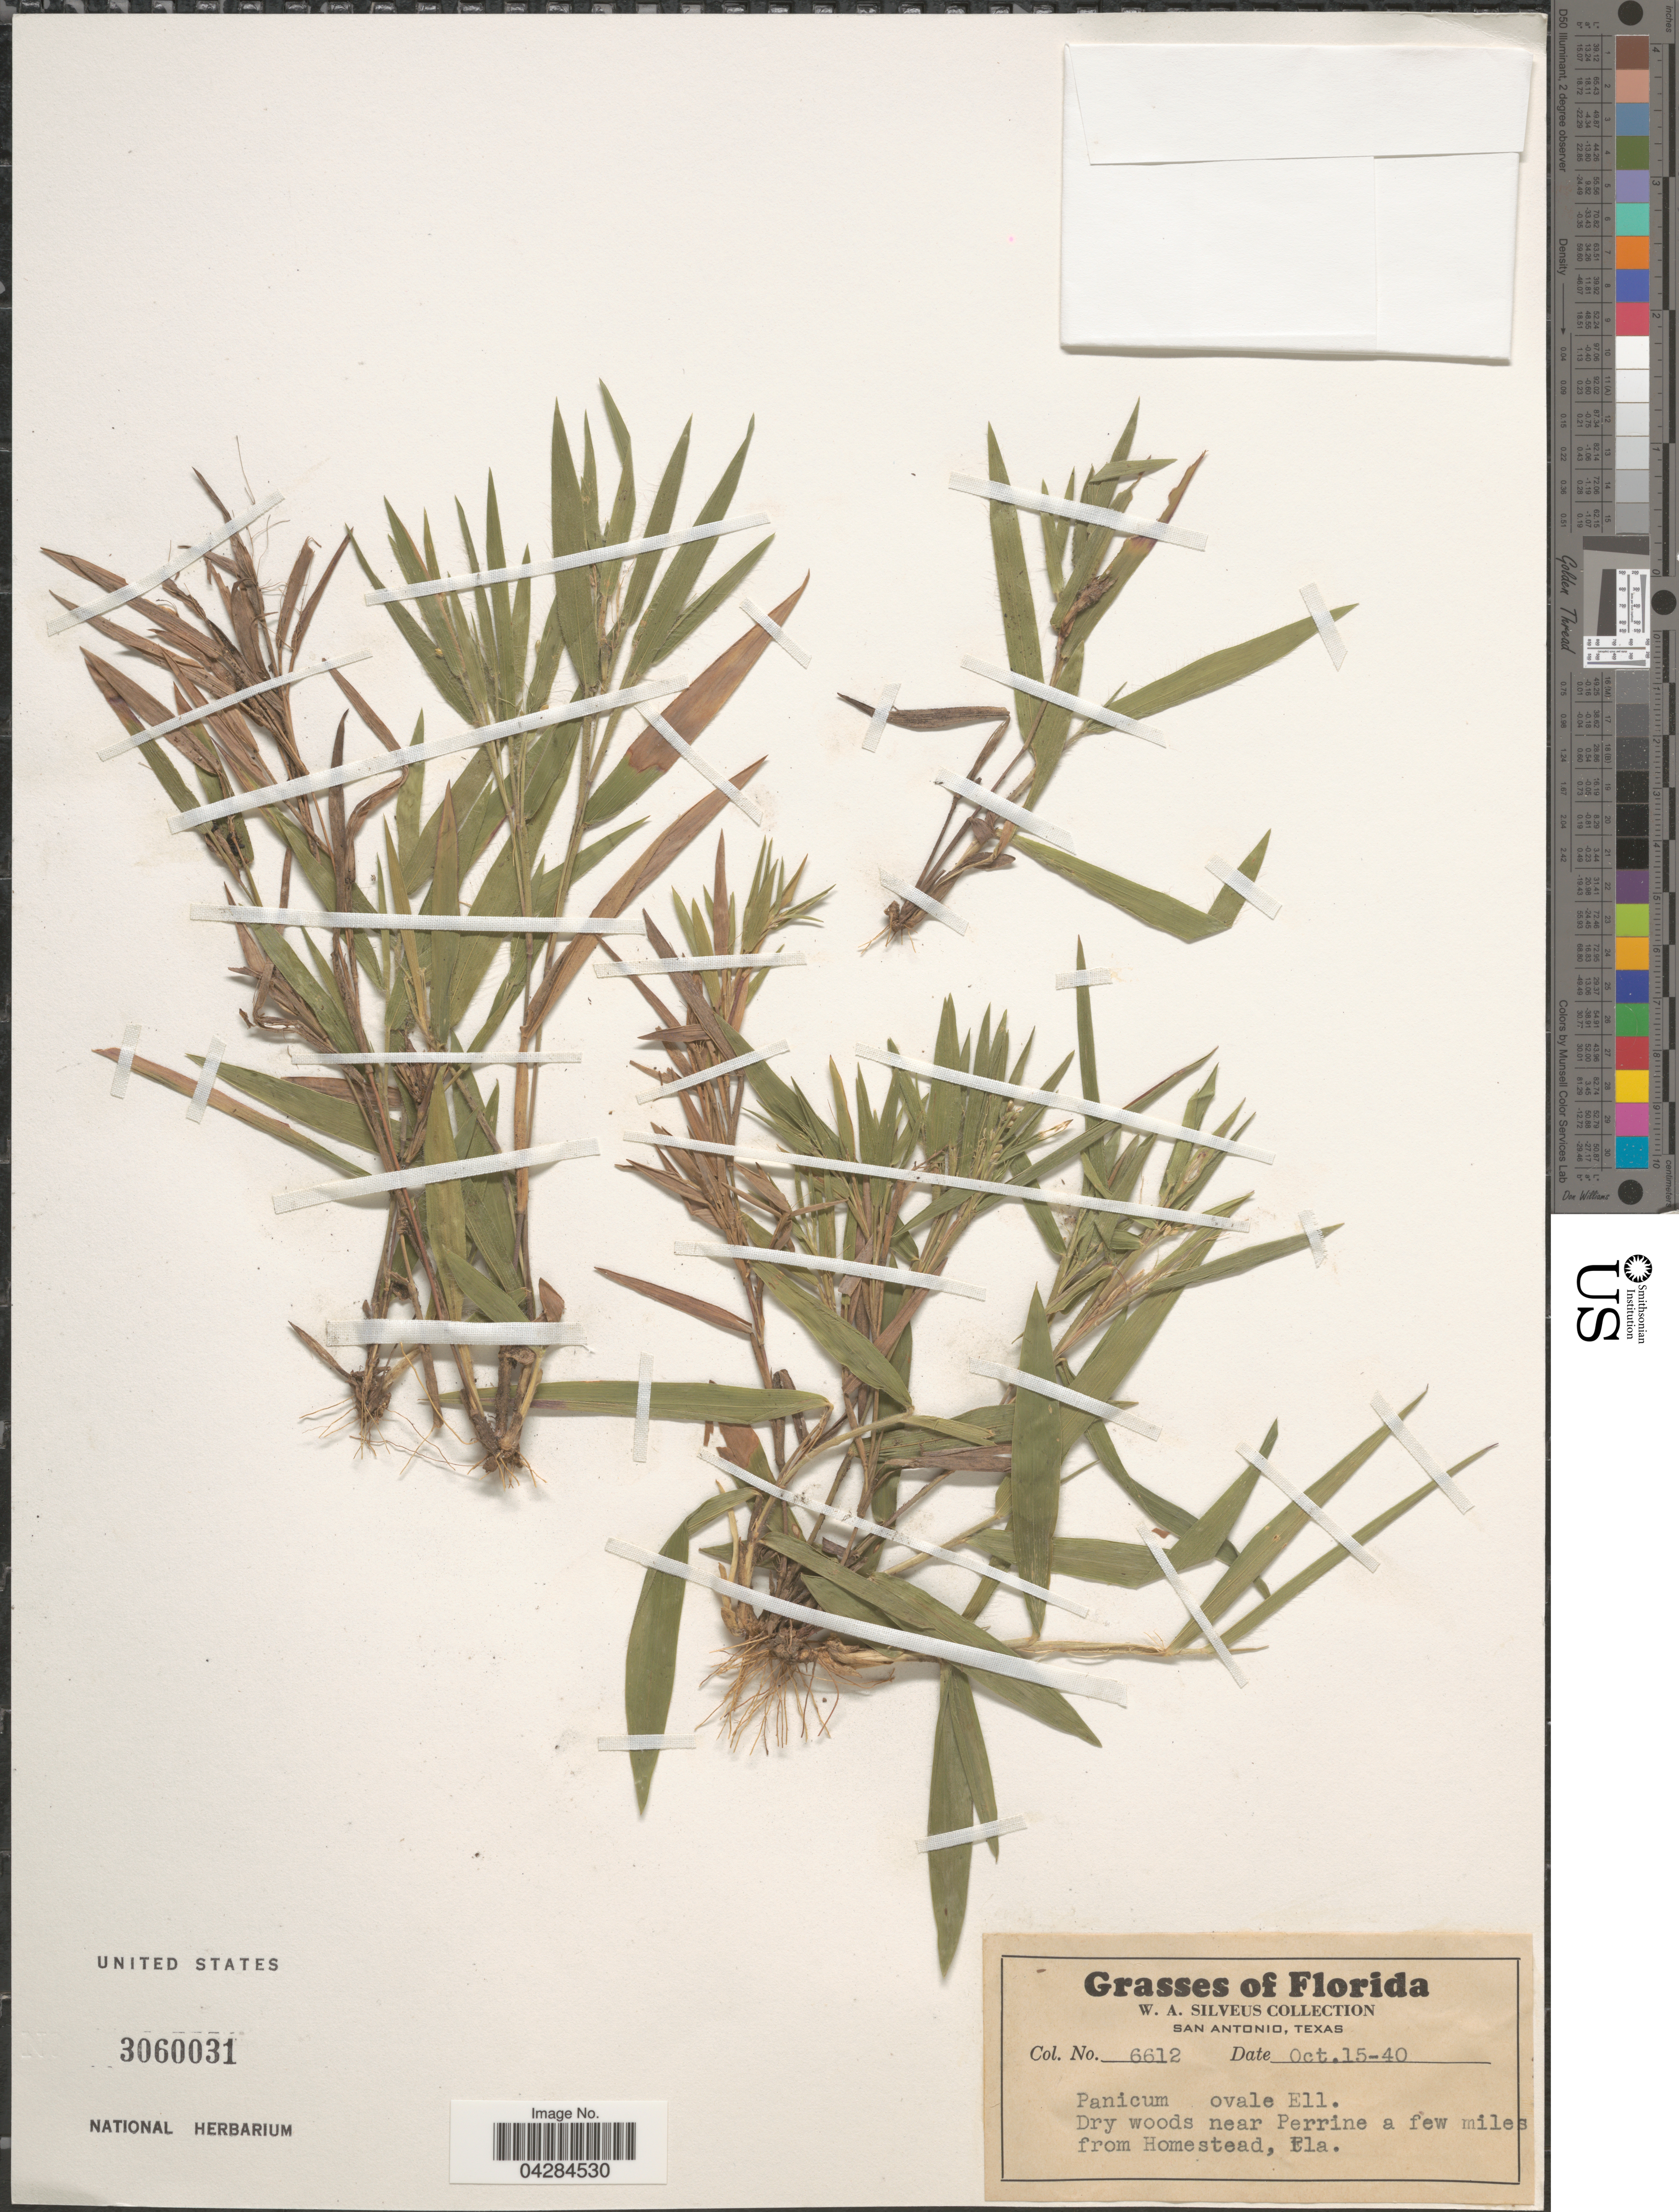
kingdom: Plantae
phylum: Tracheophyta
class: Liliopsida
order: Poales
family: Poaceae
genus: Dichanthelium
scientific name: Dichanthelium ovale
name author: (Elliott) Gould & C.A. Clark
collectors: W. Silveus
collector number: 6612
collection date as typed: Transcribed d/m/y: 15/10/40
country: United States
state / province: Florida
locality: Dry woods near Perrine a few miles from Homestead.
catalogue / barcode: US 3060031